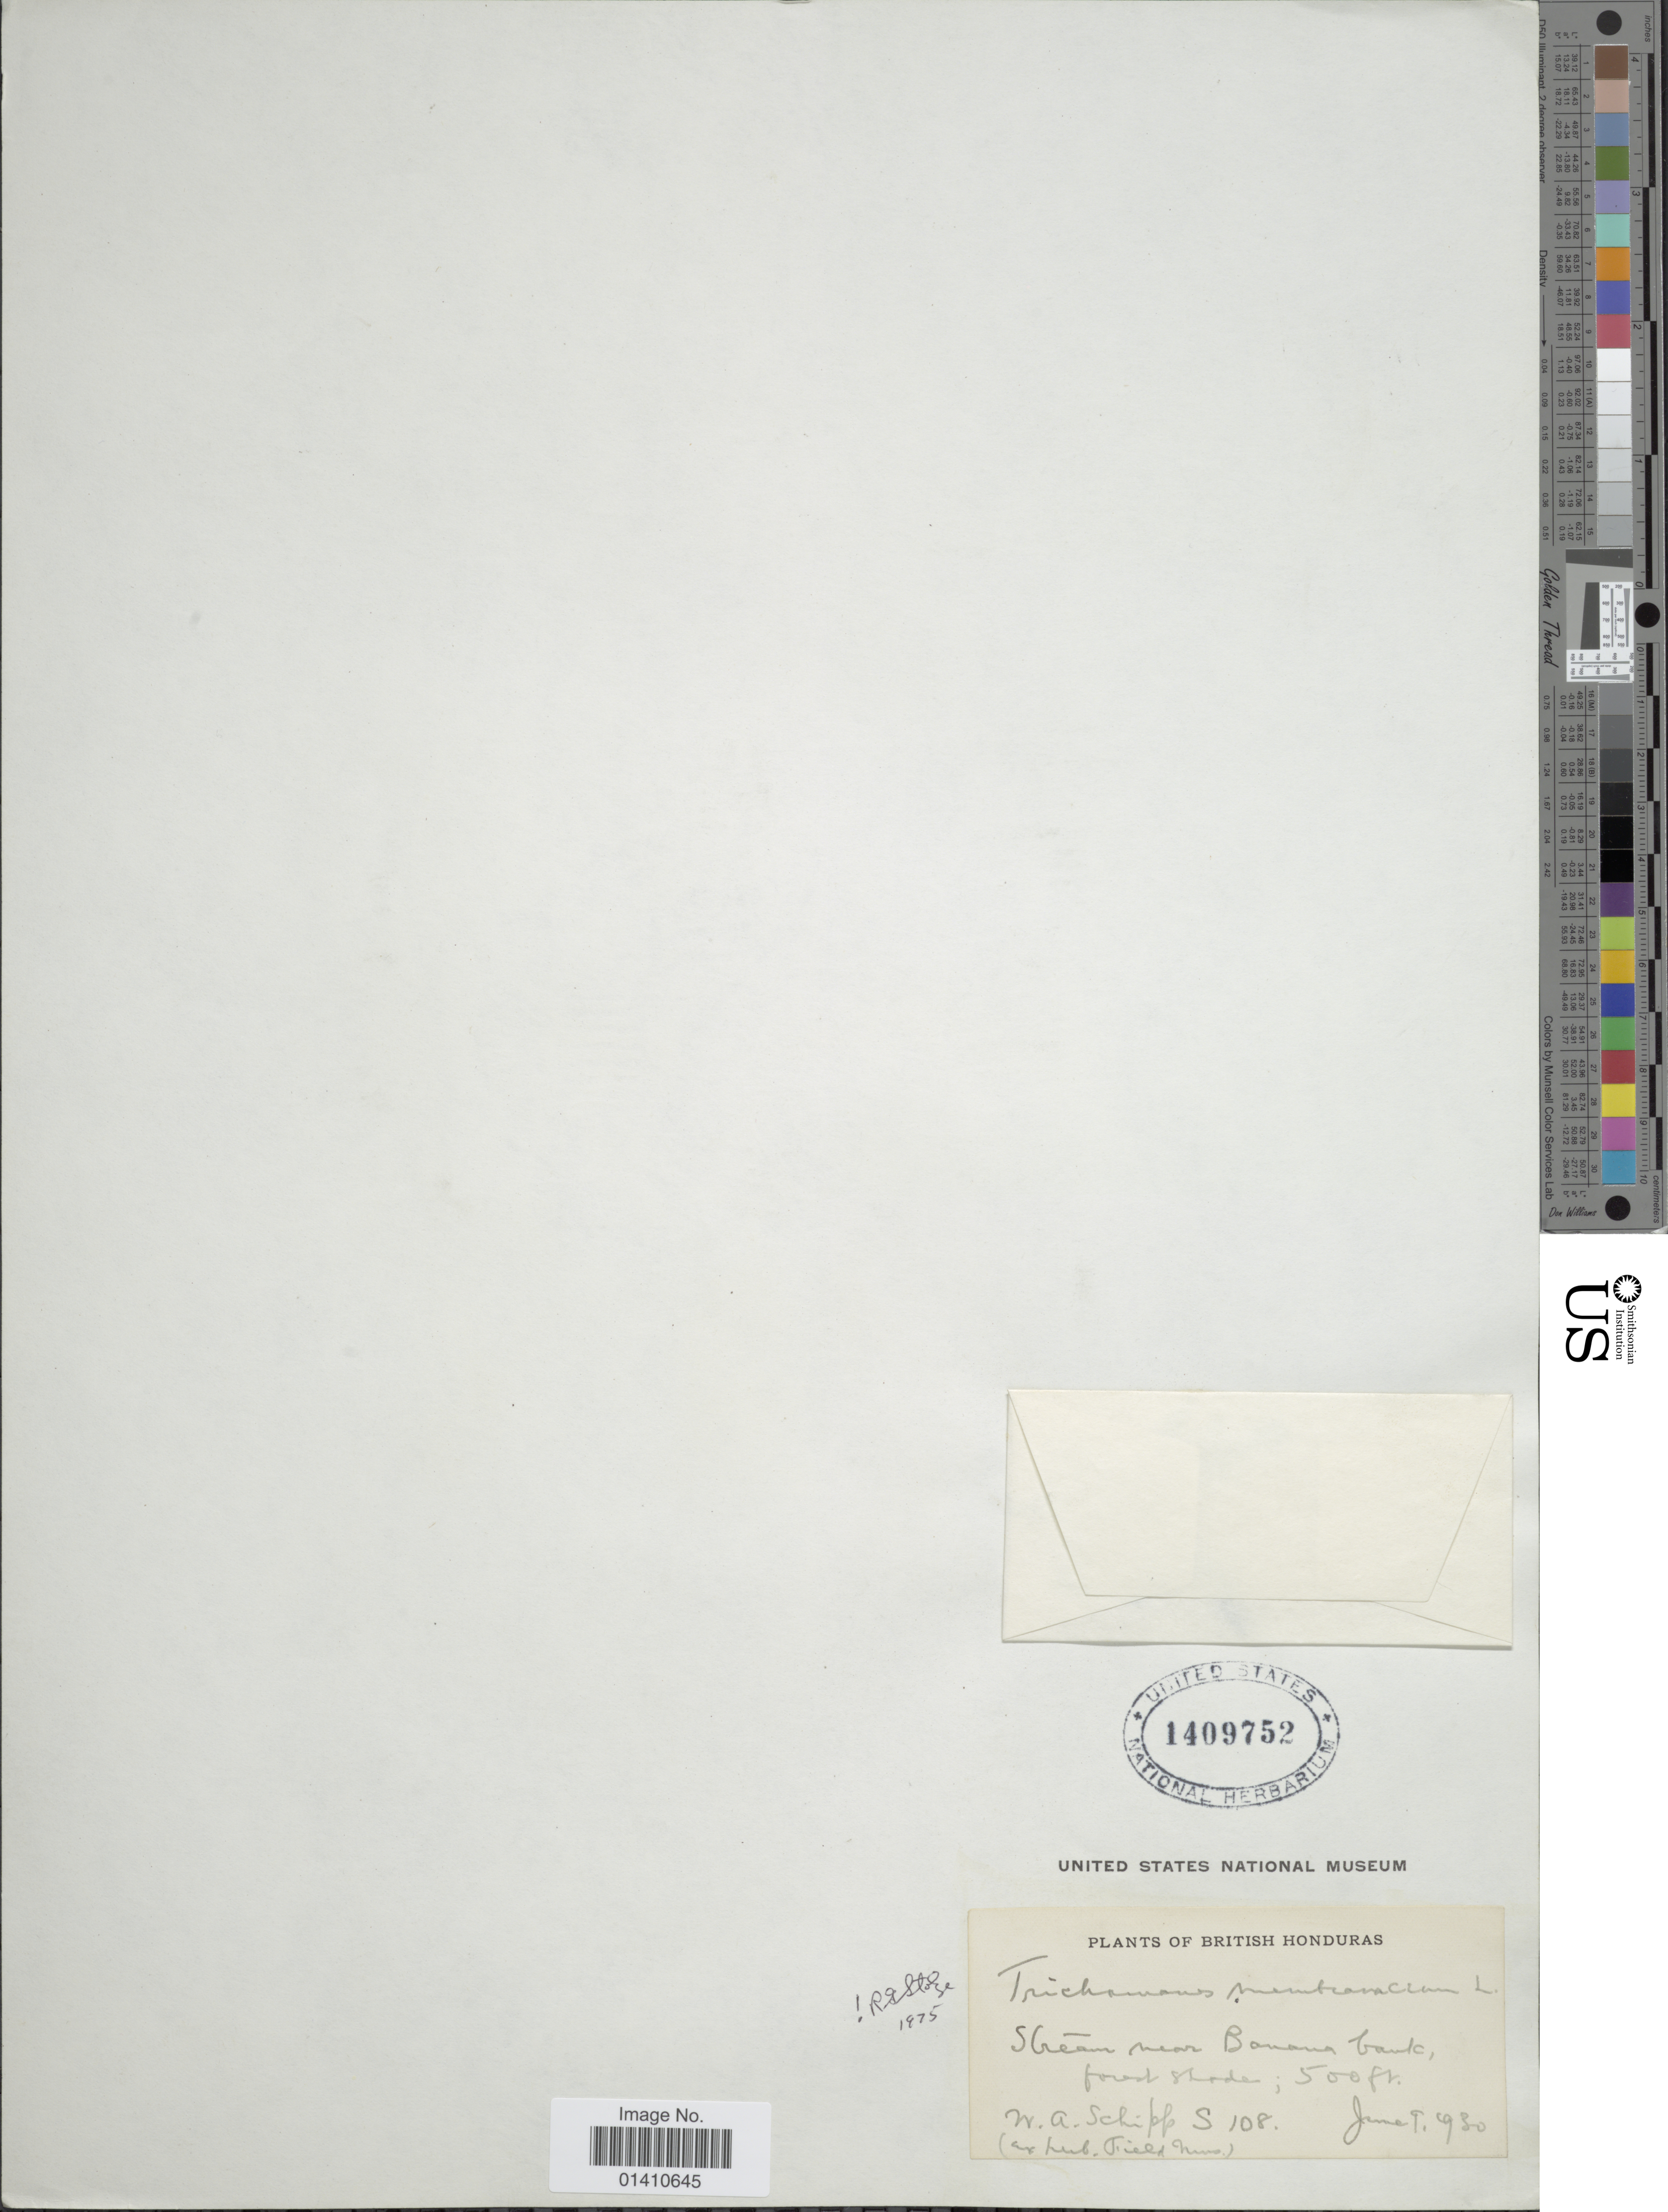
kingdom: Plantae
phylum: Tracheophyta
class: Polypodiopsida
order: Hymenophyllales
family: Hymenophyllaceae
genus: Didymoglossum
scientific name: Didymoglossum membranaceum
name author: (L.) Vareschi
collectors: W. Schipp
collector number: S 108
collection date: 1930-06-09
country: Belize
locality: Stream near Banana bank forest shade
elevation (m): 152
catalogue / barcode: US 1409752